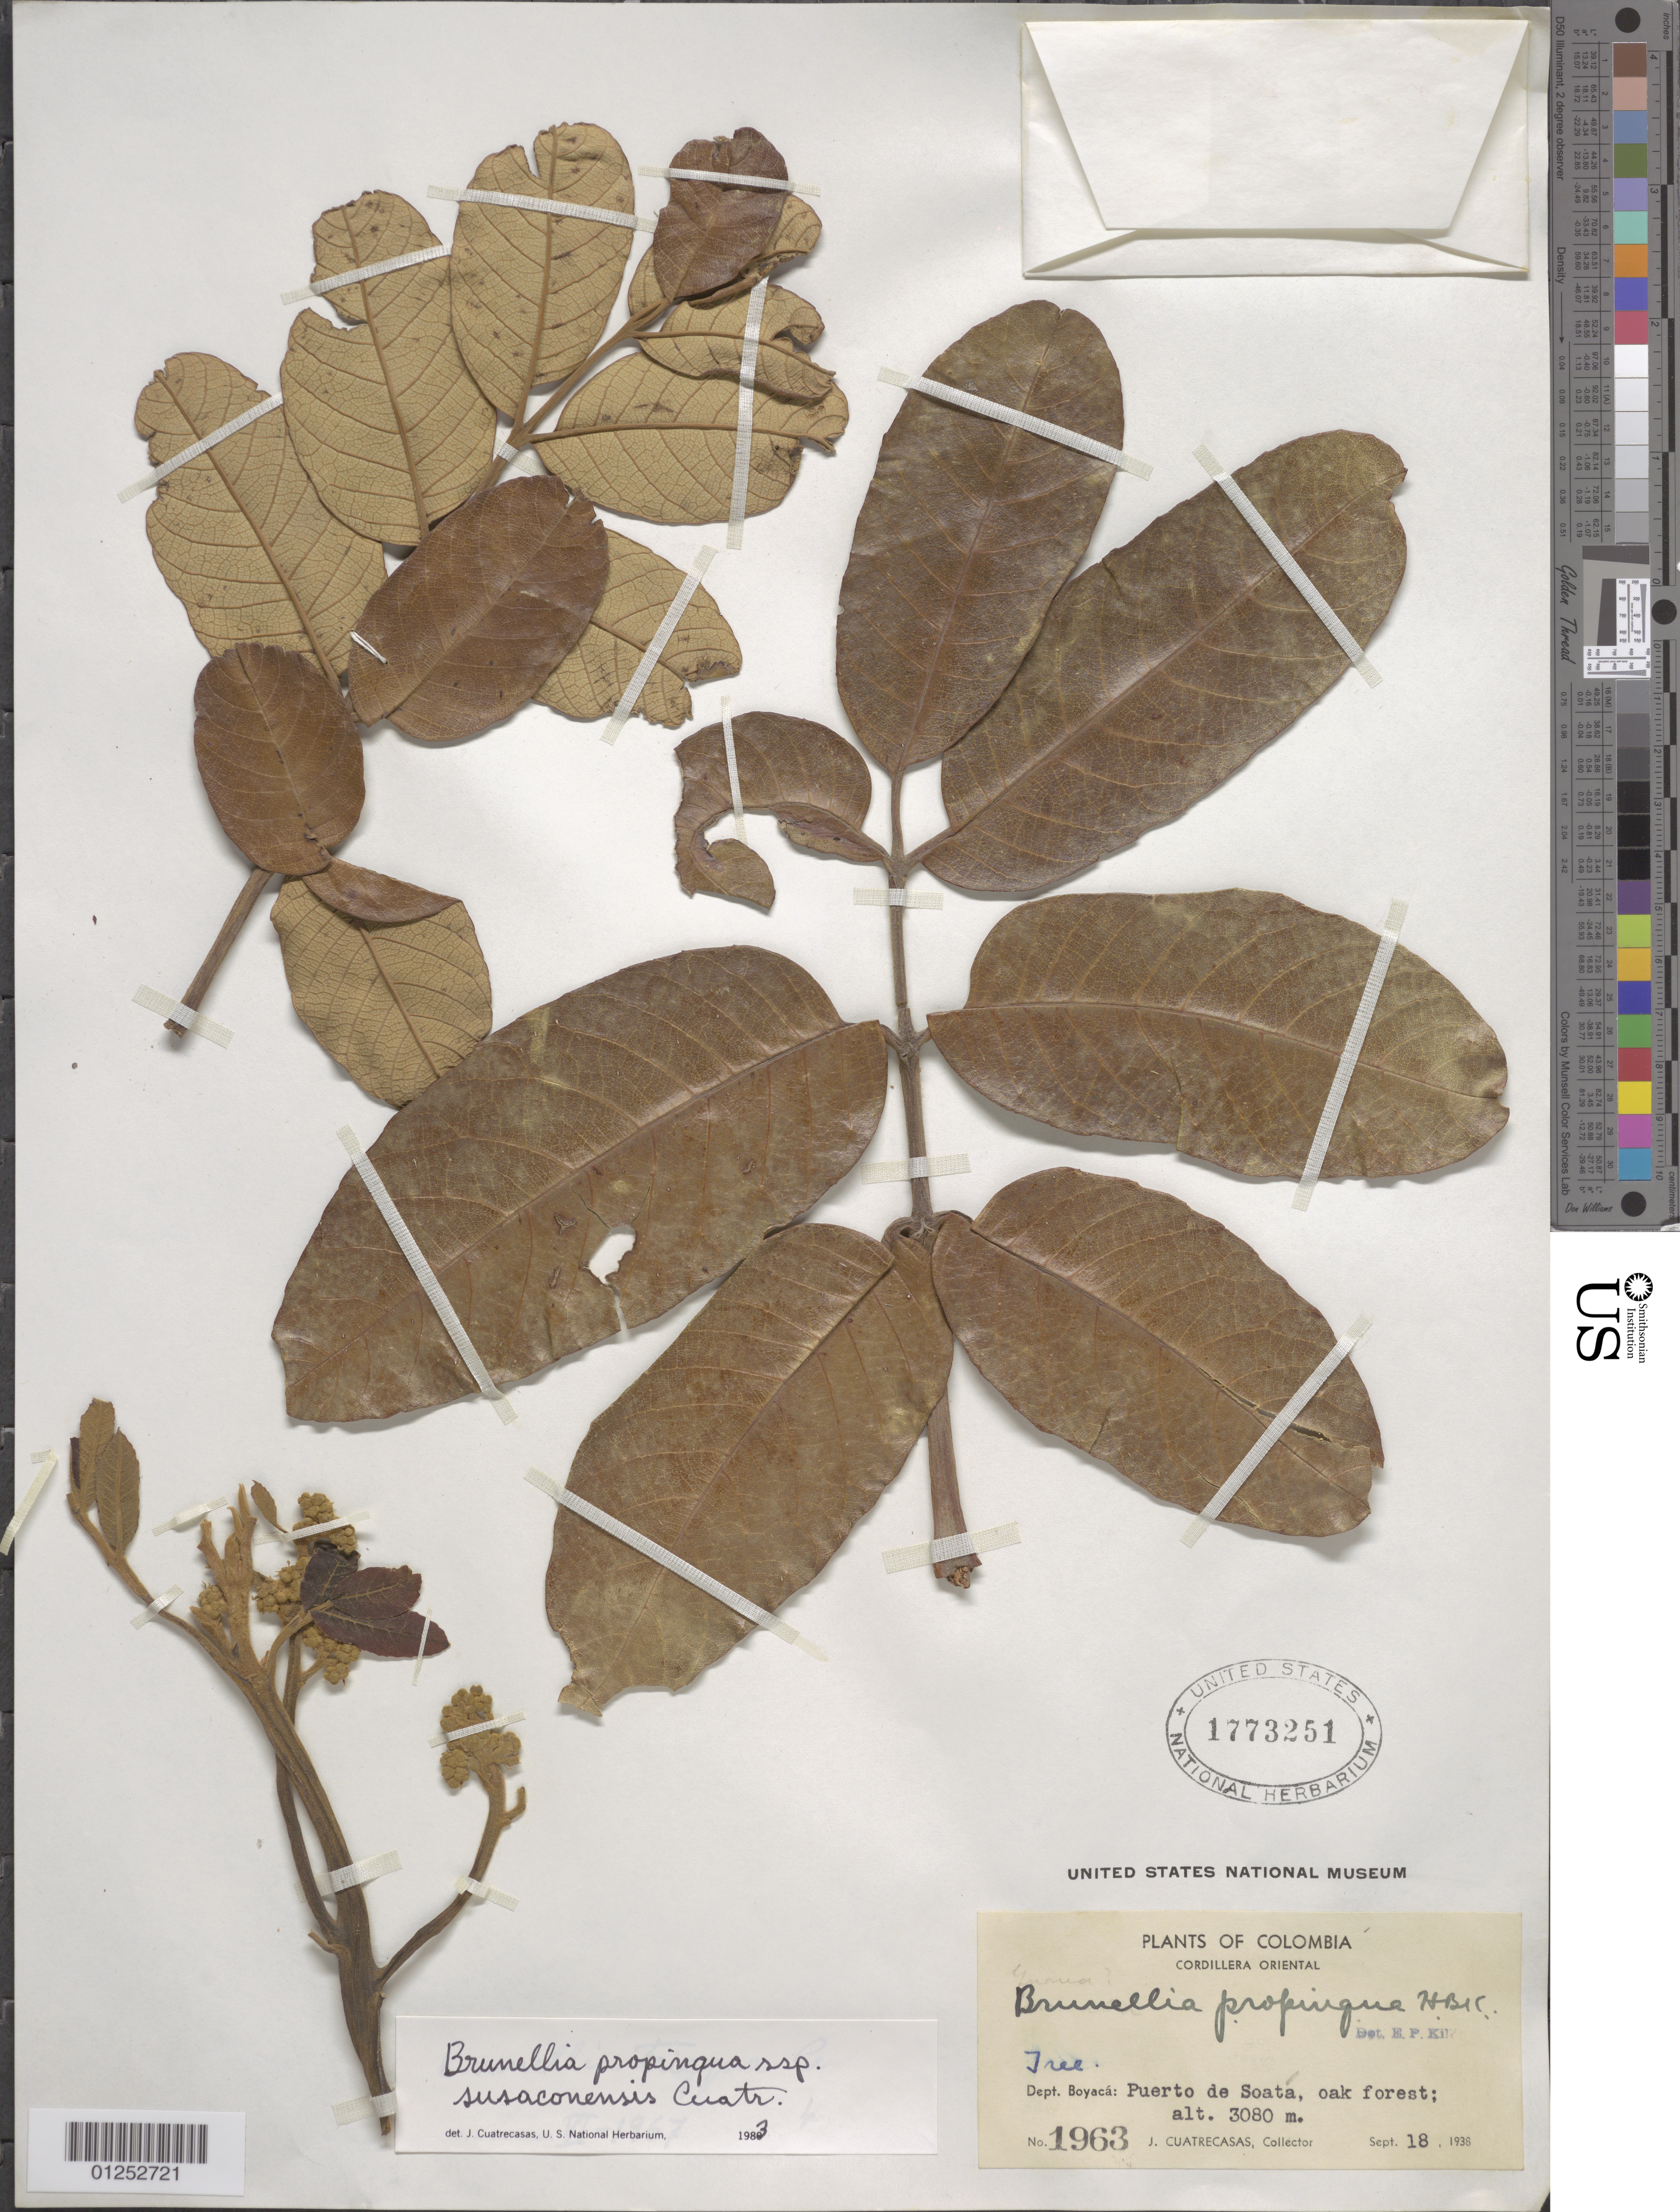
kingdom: Plantae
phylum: Tracheophyta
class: Magnoliopsida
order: Oxalidales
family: Brunelliaceae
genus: Brunellia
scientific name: Brunellia propinqua subsp. susaconensis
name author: Cuatrec.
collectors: J. Cuatrecasas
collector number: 1963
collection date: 1938-09-18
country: Colombia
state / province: Boyacá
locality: Pureto de Soata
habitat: Oak Forest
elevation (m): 3080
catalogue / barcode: US 1773251